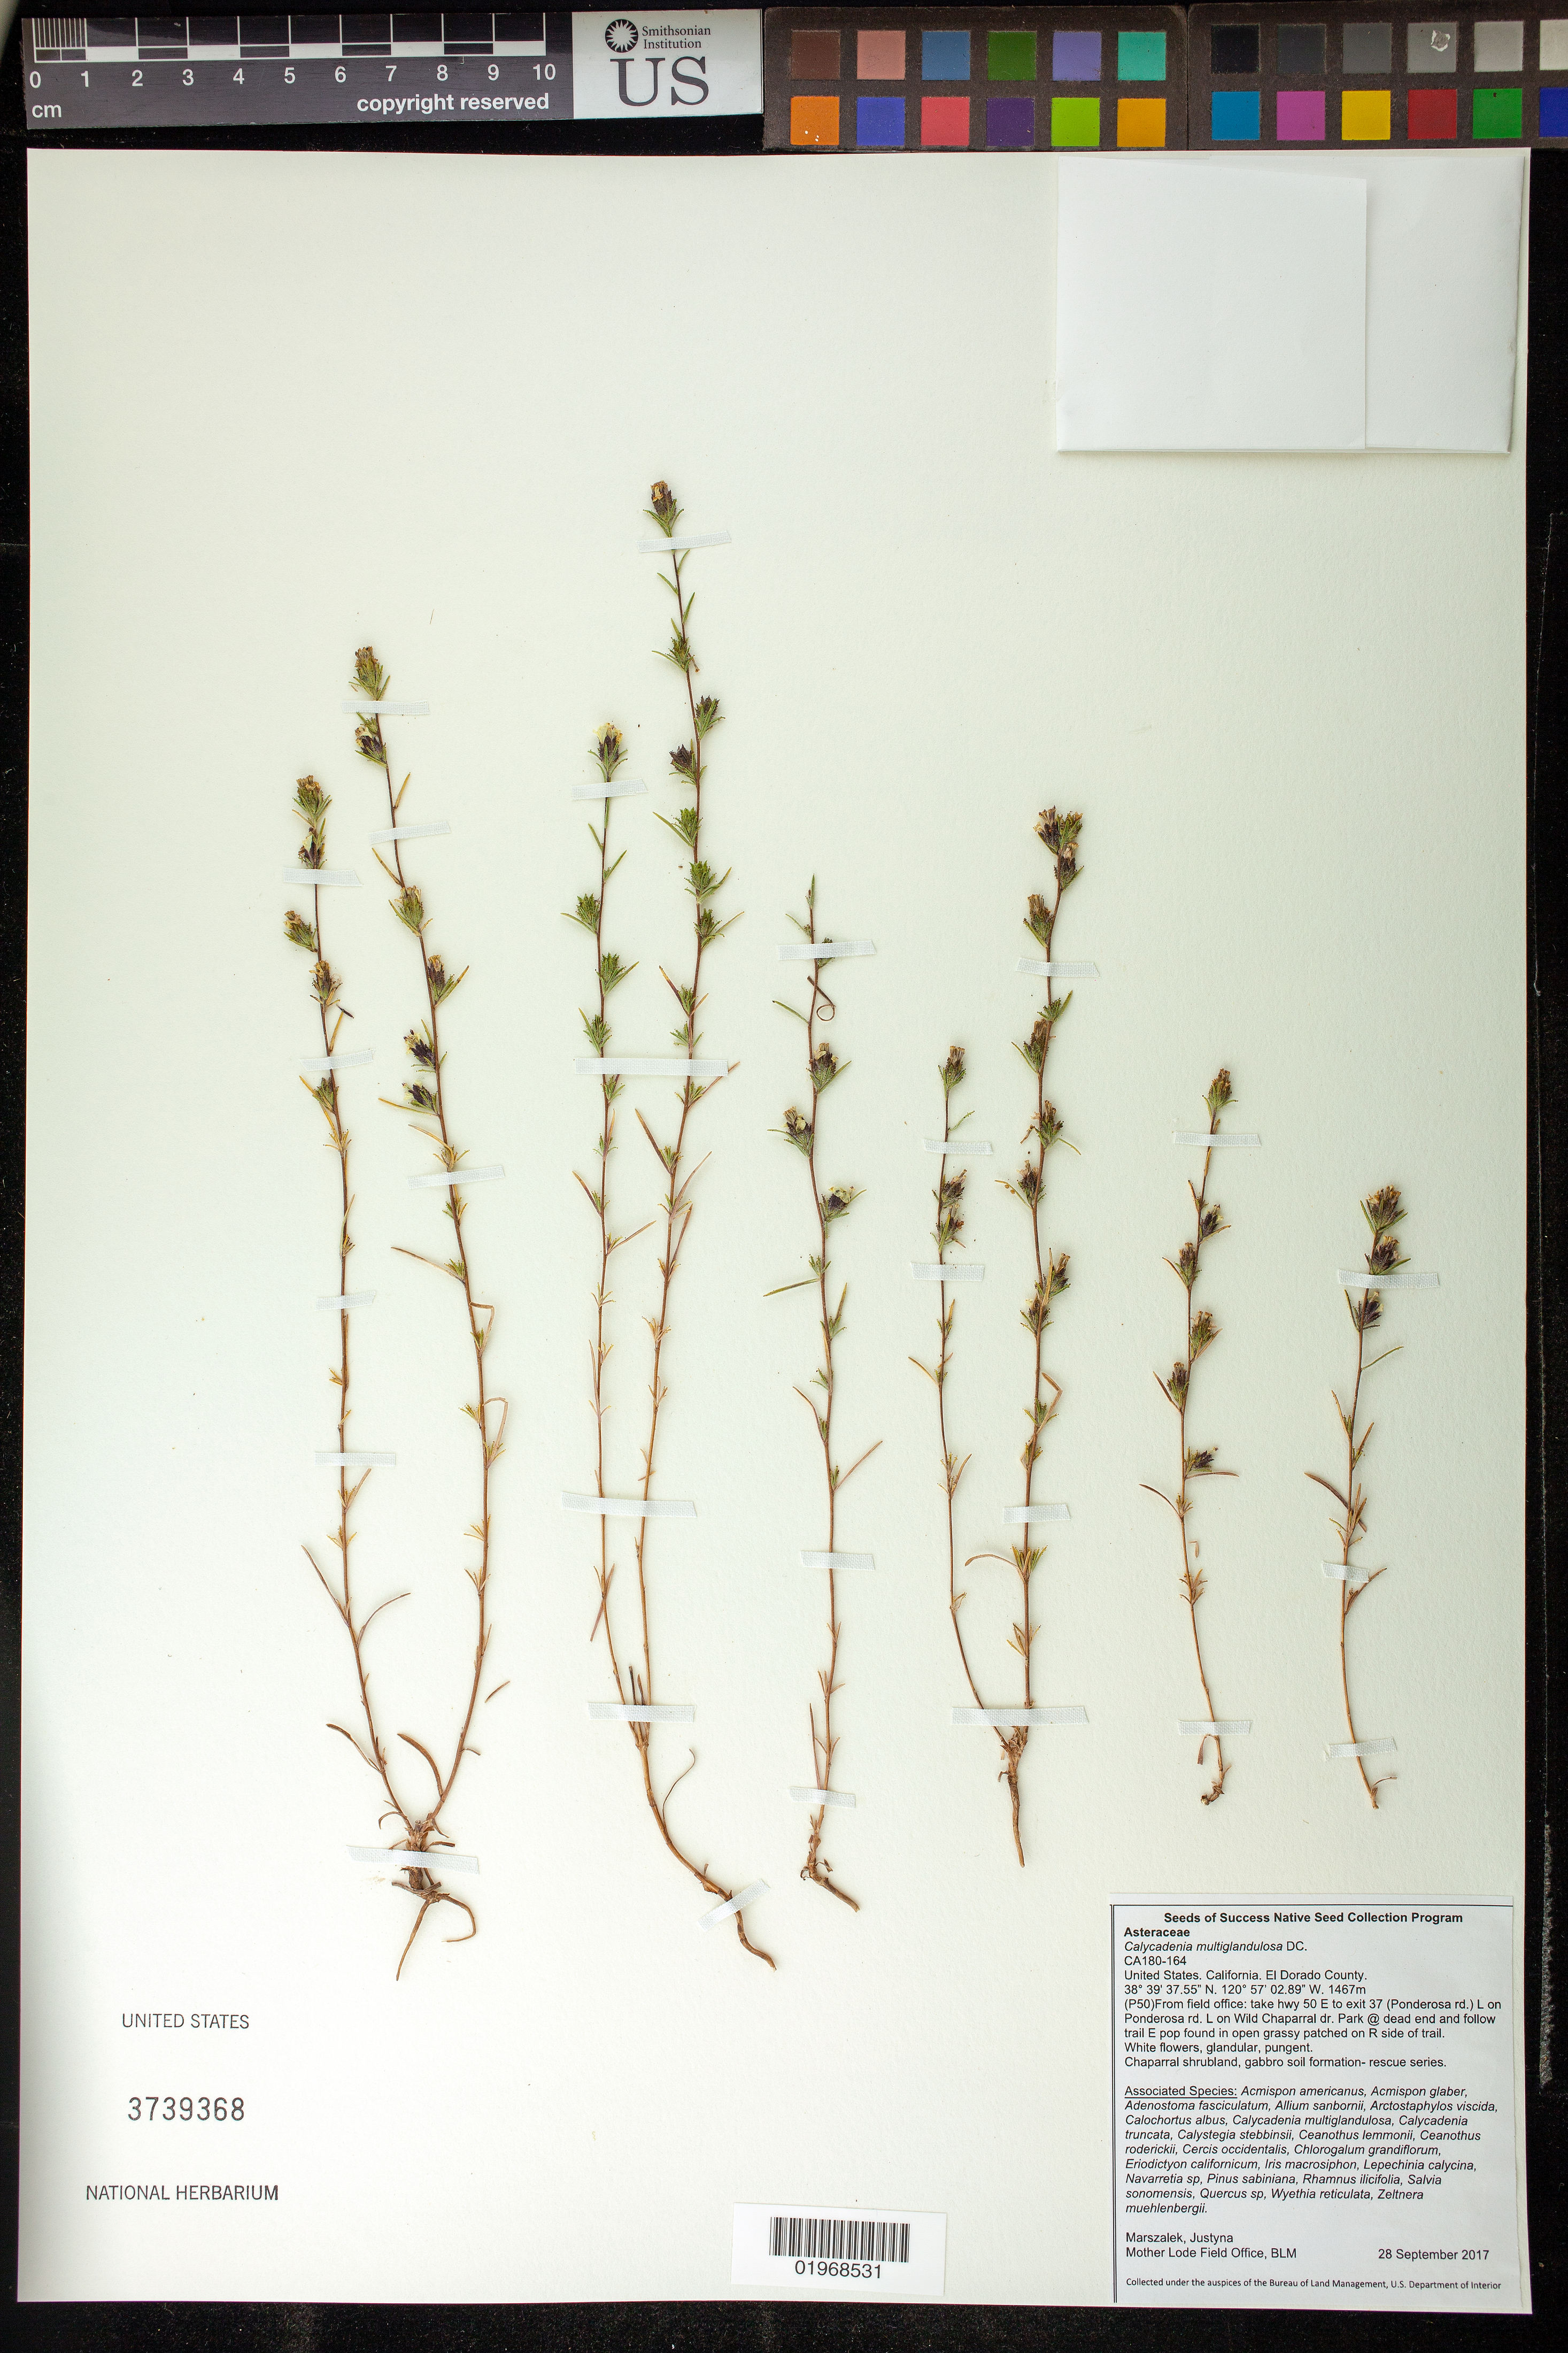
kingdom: Plantae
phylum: Tracheophyta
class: Magnoliopsida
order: Asterales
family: Asteraceae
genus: Calycadenia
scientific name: Calycadenia multiglandulosa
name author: DC.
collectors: J. Marszalek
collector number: CA180-164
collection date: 2017-09-28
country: United States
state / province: California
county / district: El Dorado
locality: L on Wild Chaparral dr, R side of trail E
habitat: Chaparral shrubland, gabbro soil formation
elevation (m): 1467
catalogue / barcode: US 3739368